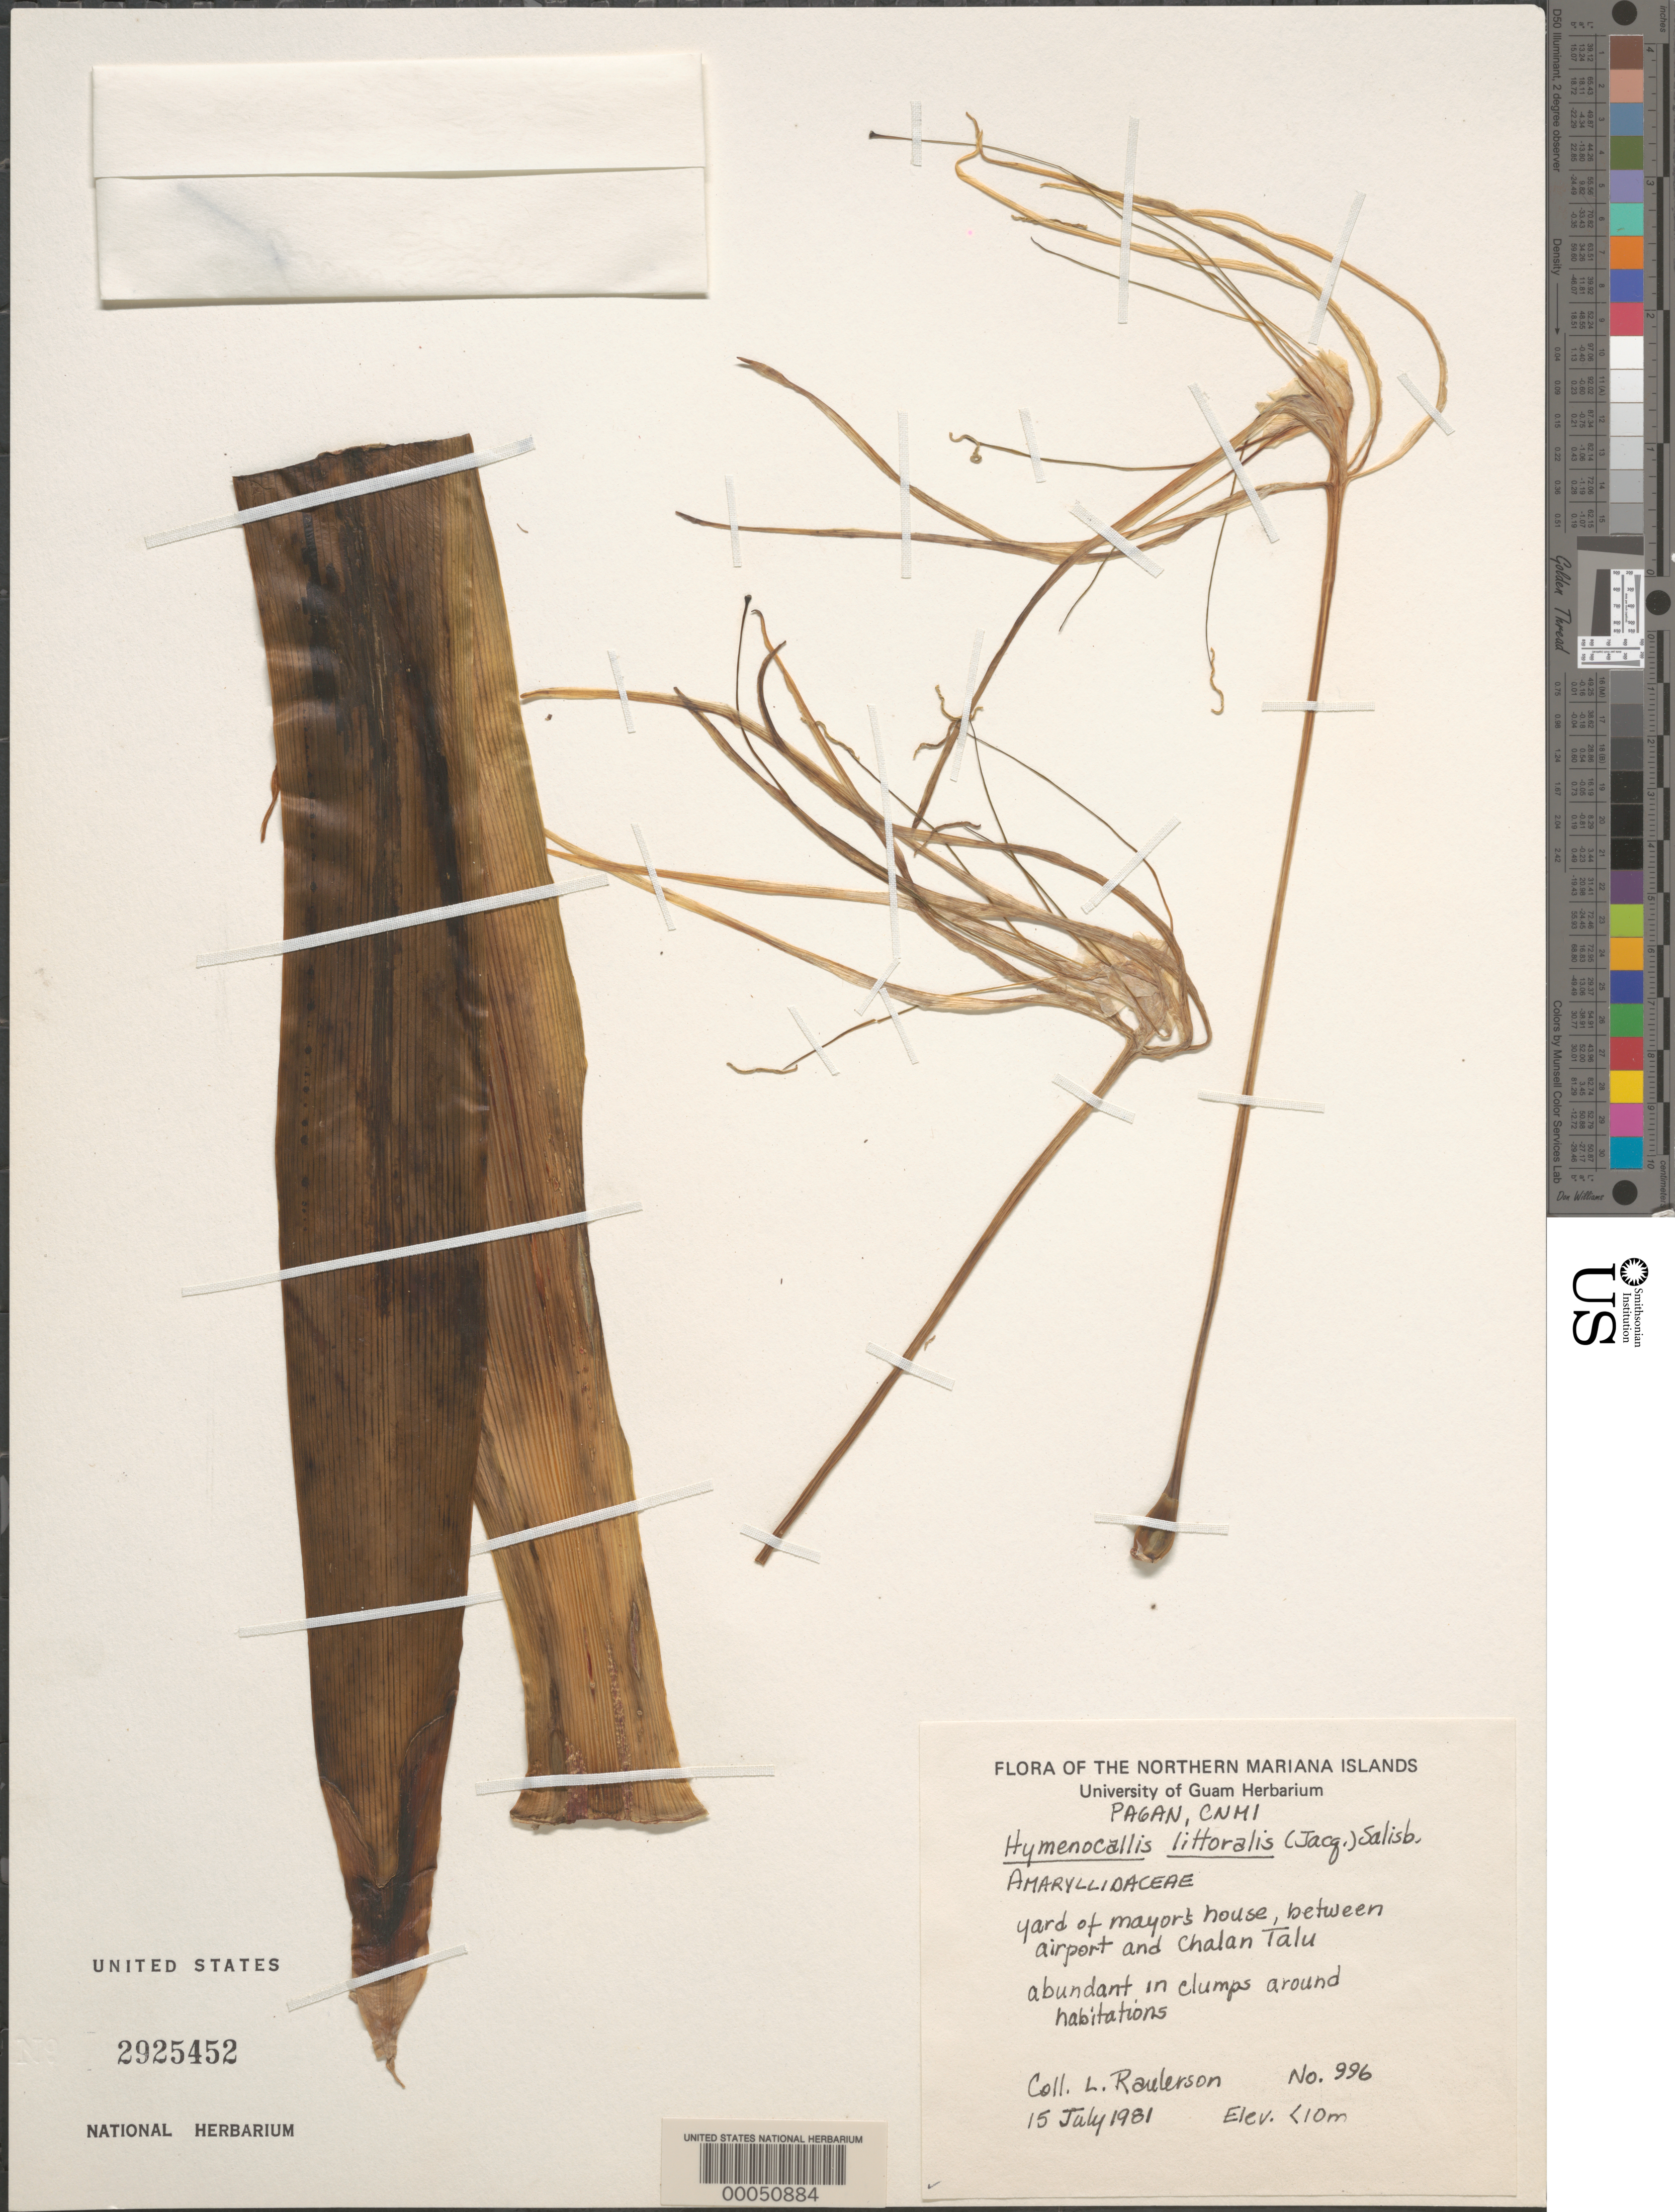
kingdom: Plantae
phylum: Tracheophyta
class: Liliopsida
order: Asparagales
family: Amaryllidaceae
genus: Hymenocallis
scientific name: Hymenocallis littoralis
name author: (Jacq.) Salisb.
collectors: L. Raulerson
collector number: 996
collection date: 1981-07-15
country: Northern Mariana Islands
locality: The Northern Mariana Islands. Pagan, CNMI [interpreted]. Yard of mayor's house, between airport and Chalan Talu.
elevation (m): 10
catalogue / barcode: US 2925452